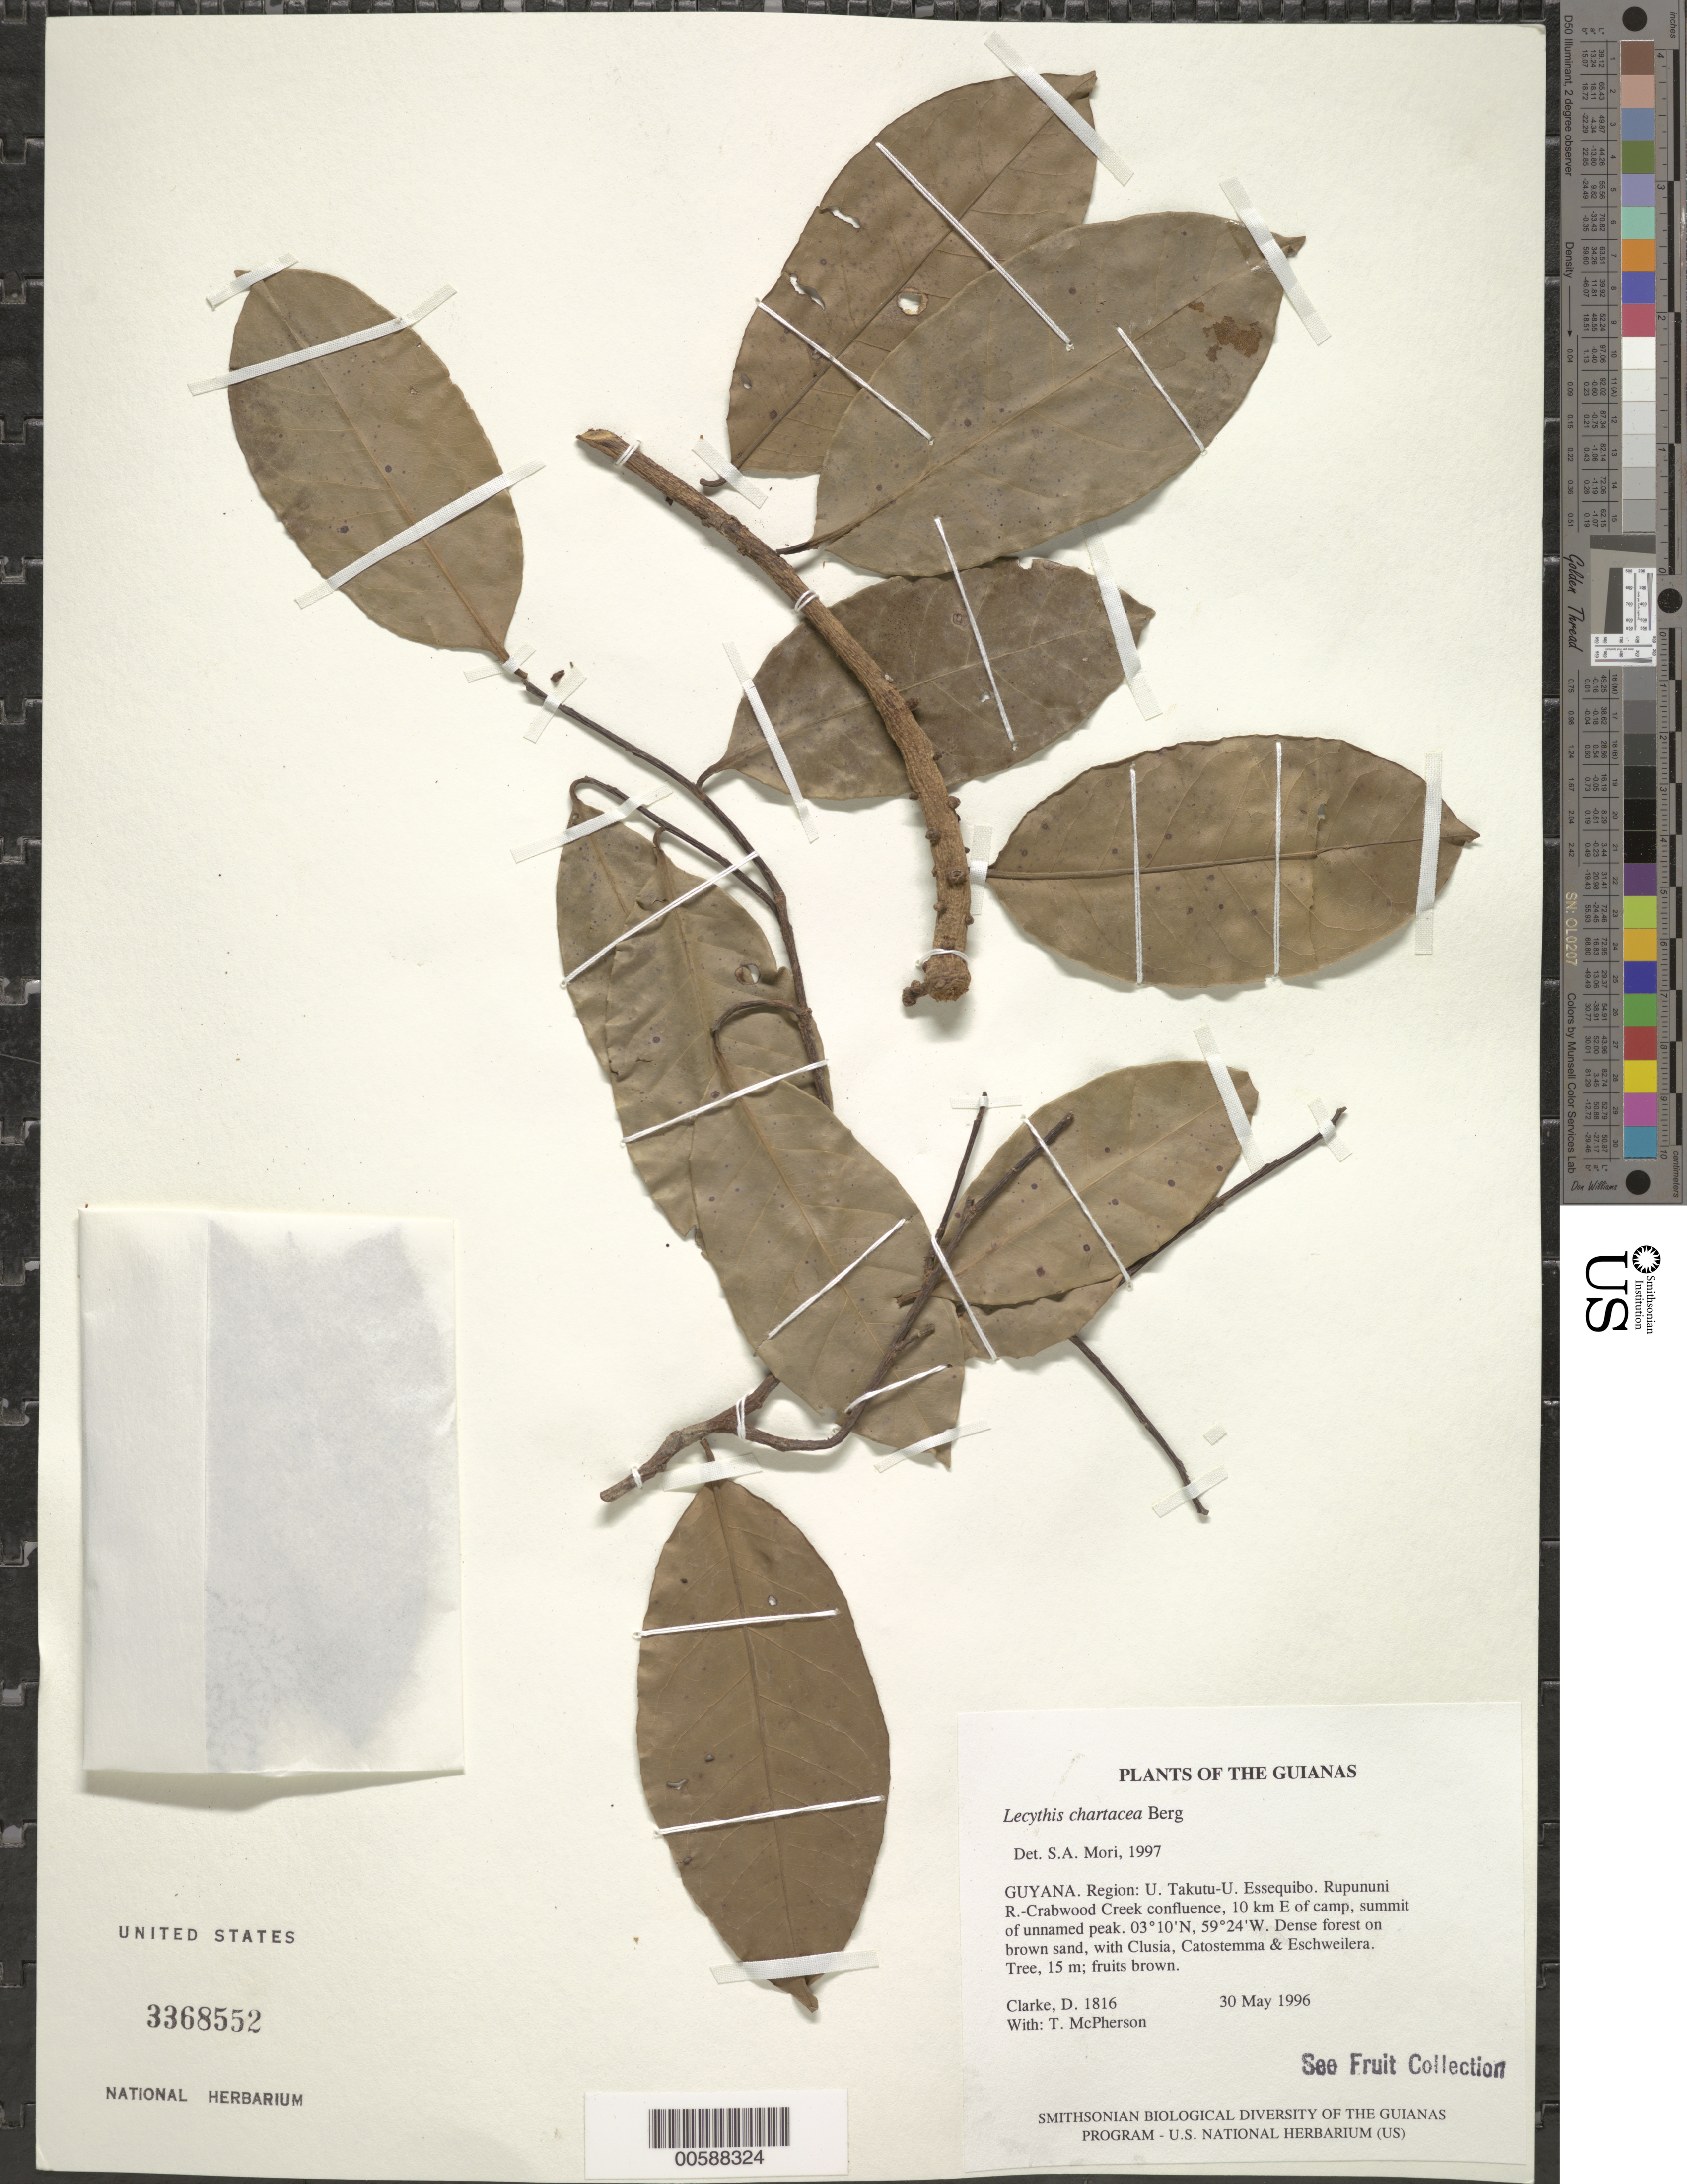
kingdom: Plantae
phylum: Tracheophyta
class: Magnoliopsida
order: Ericales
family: Lecythidaceae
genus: Lecythis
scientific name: Lecythis chartacea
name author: O. Berg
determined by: Mori, Scott A.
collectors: H. D. Clarke & T. McPherson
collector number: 1816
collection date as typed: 30 May 1996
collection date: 1996-05-30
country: Guyana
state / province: U. Takutu-U. Essequibo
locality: Rupununi R.-Crabwood Creek confluence, 10 km E of camp, summit of unnamed peak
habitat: Dense forest on brown sand, with Clusia, Catostemma & Eschweilera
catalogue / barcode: US 3368552